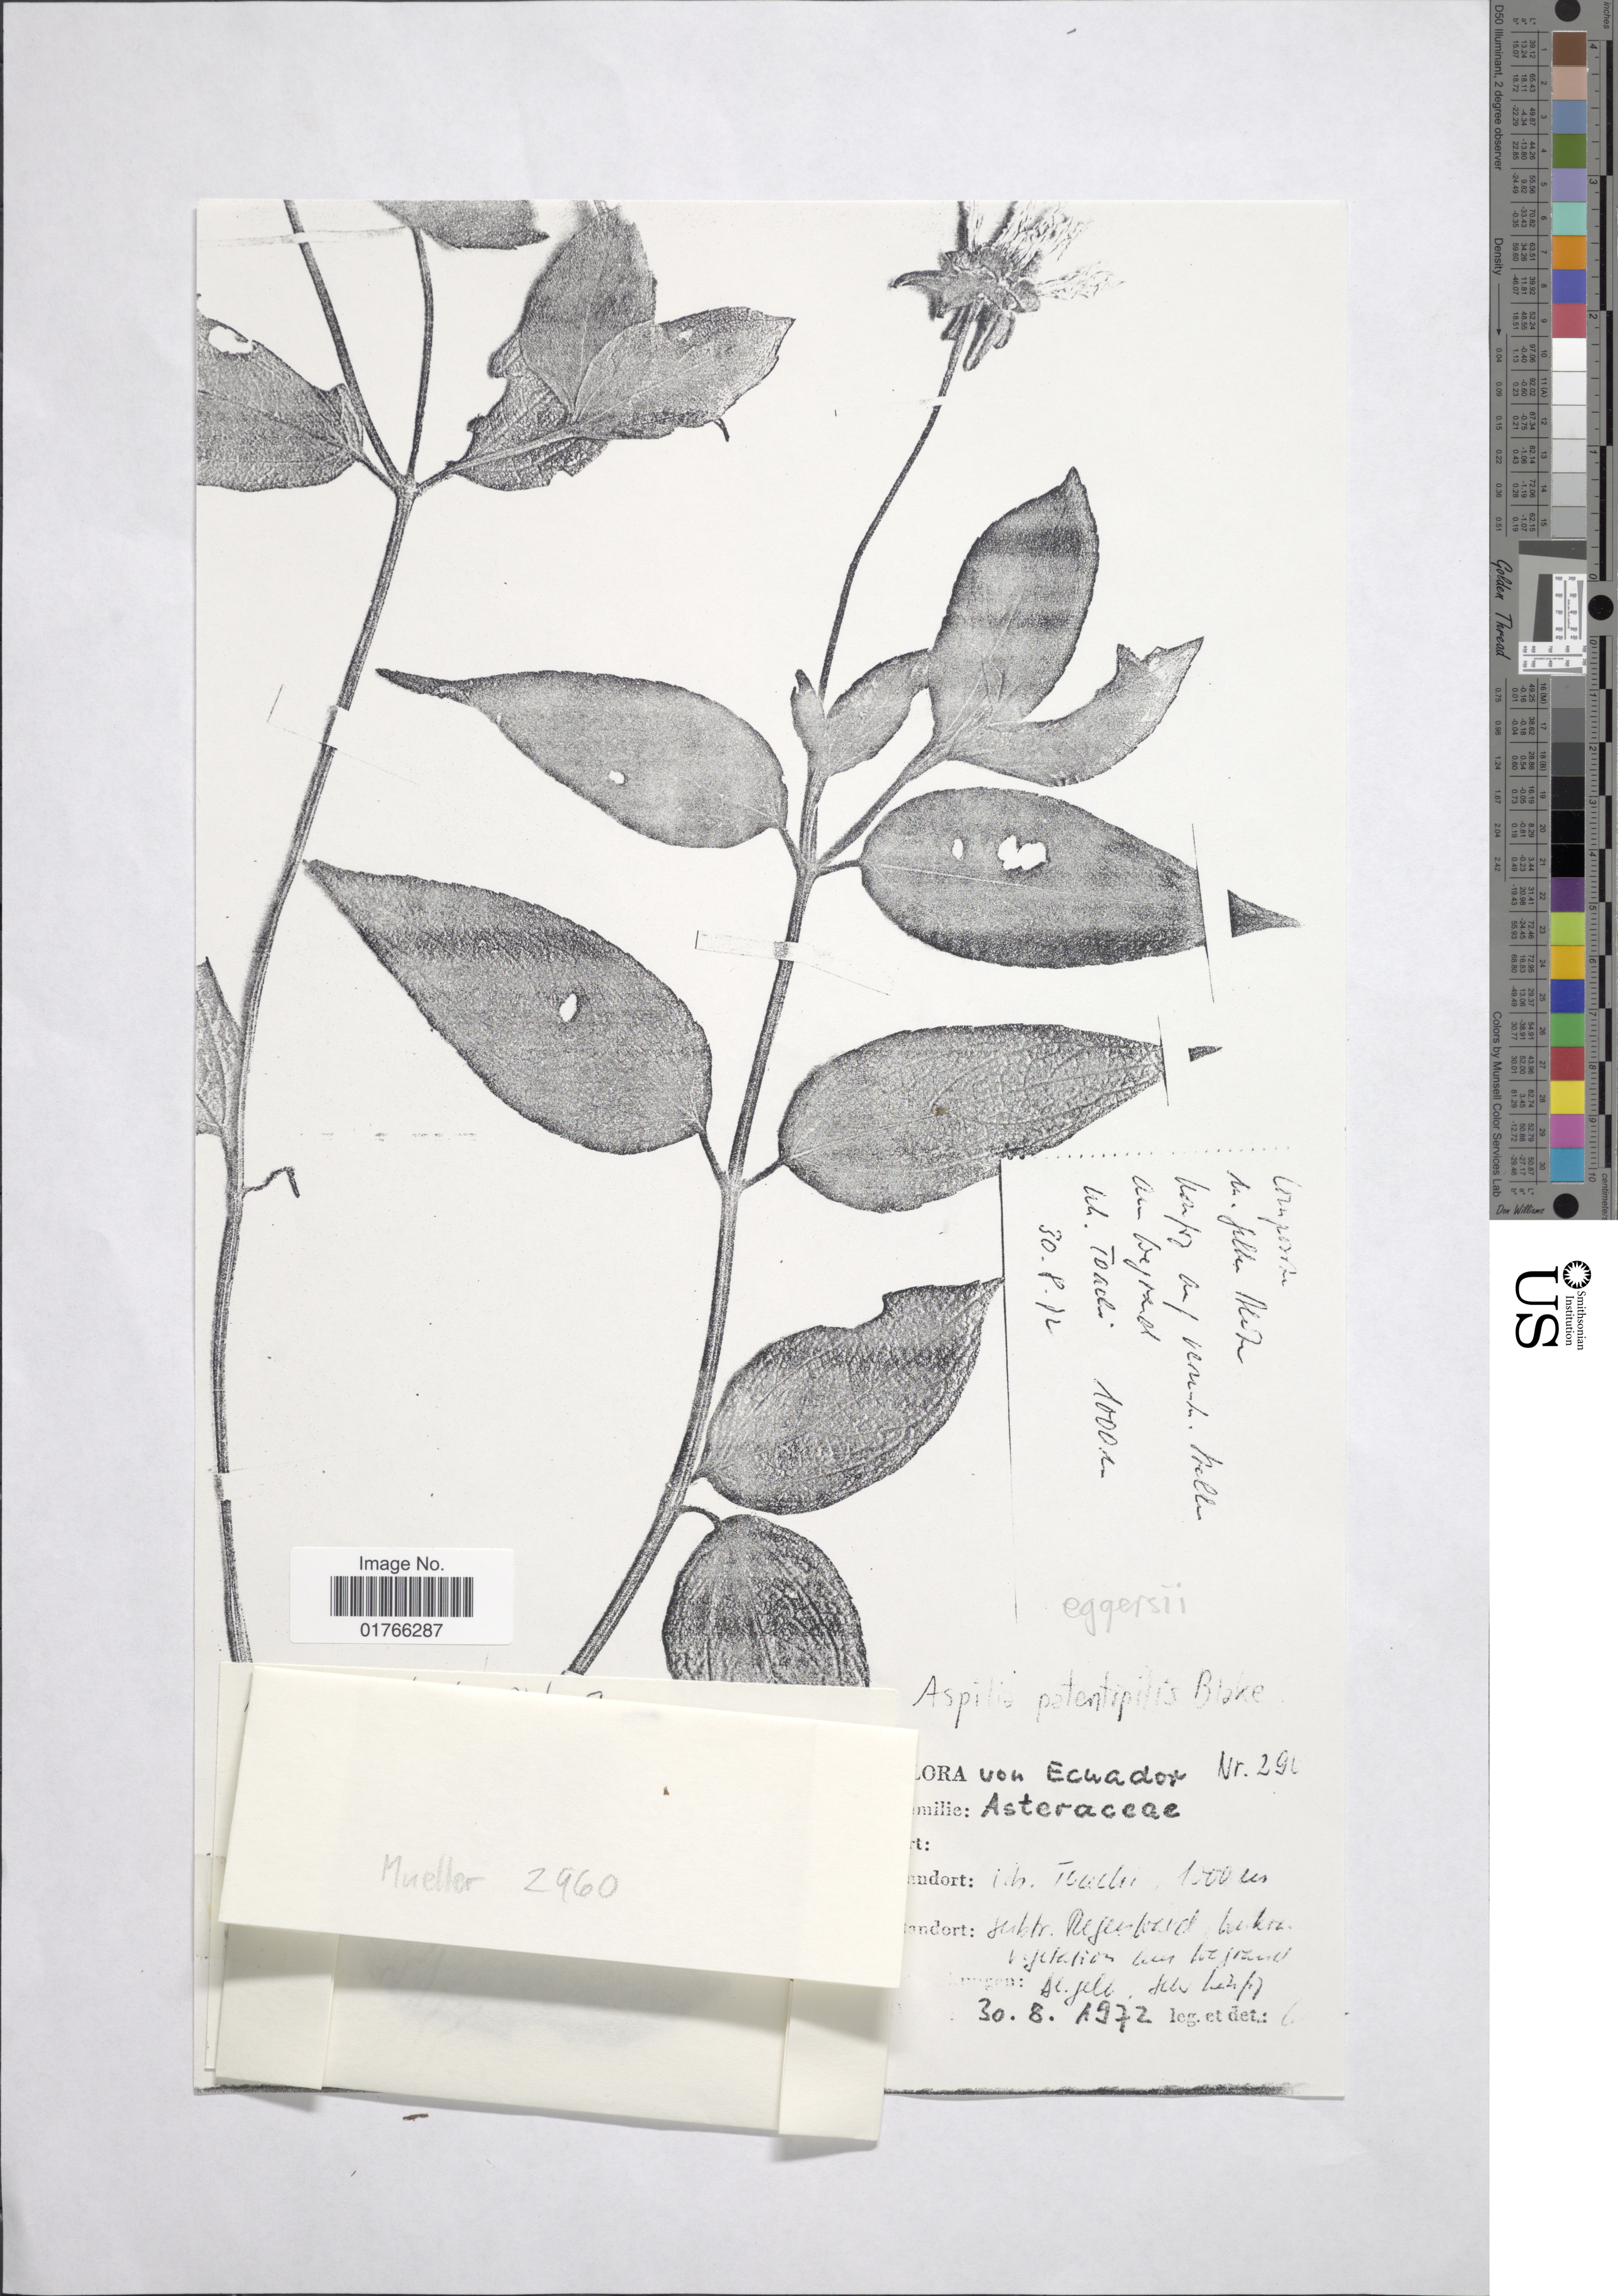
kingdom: Plantae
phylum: Tracheophyta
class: Magnoliopsida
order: Asterales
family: Asteraceae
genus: Elaphandra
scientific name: Elaphandra eggersii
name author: (Hieron.) H. Rob.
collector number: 291*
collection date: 1972-08-30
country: Ecuador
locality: [illegible text] Toachi